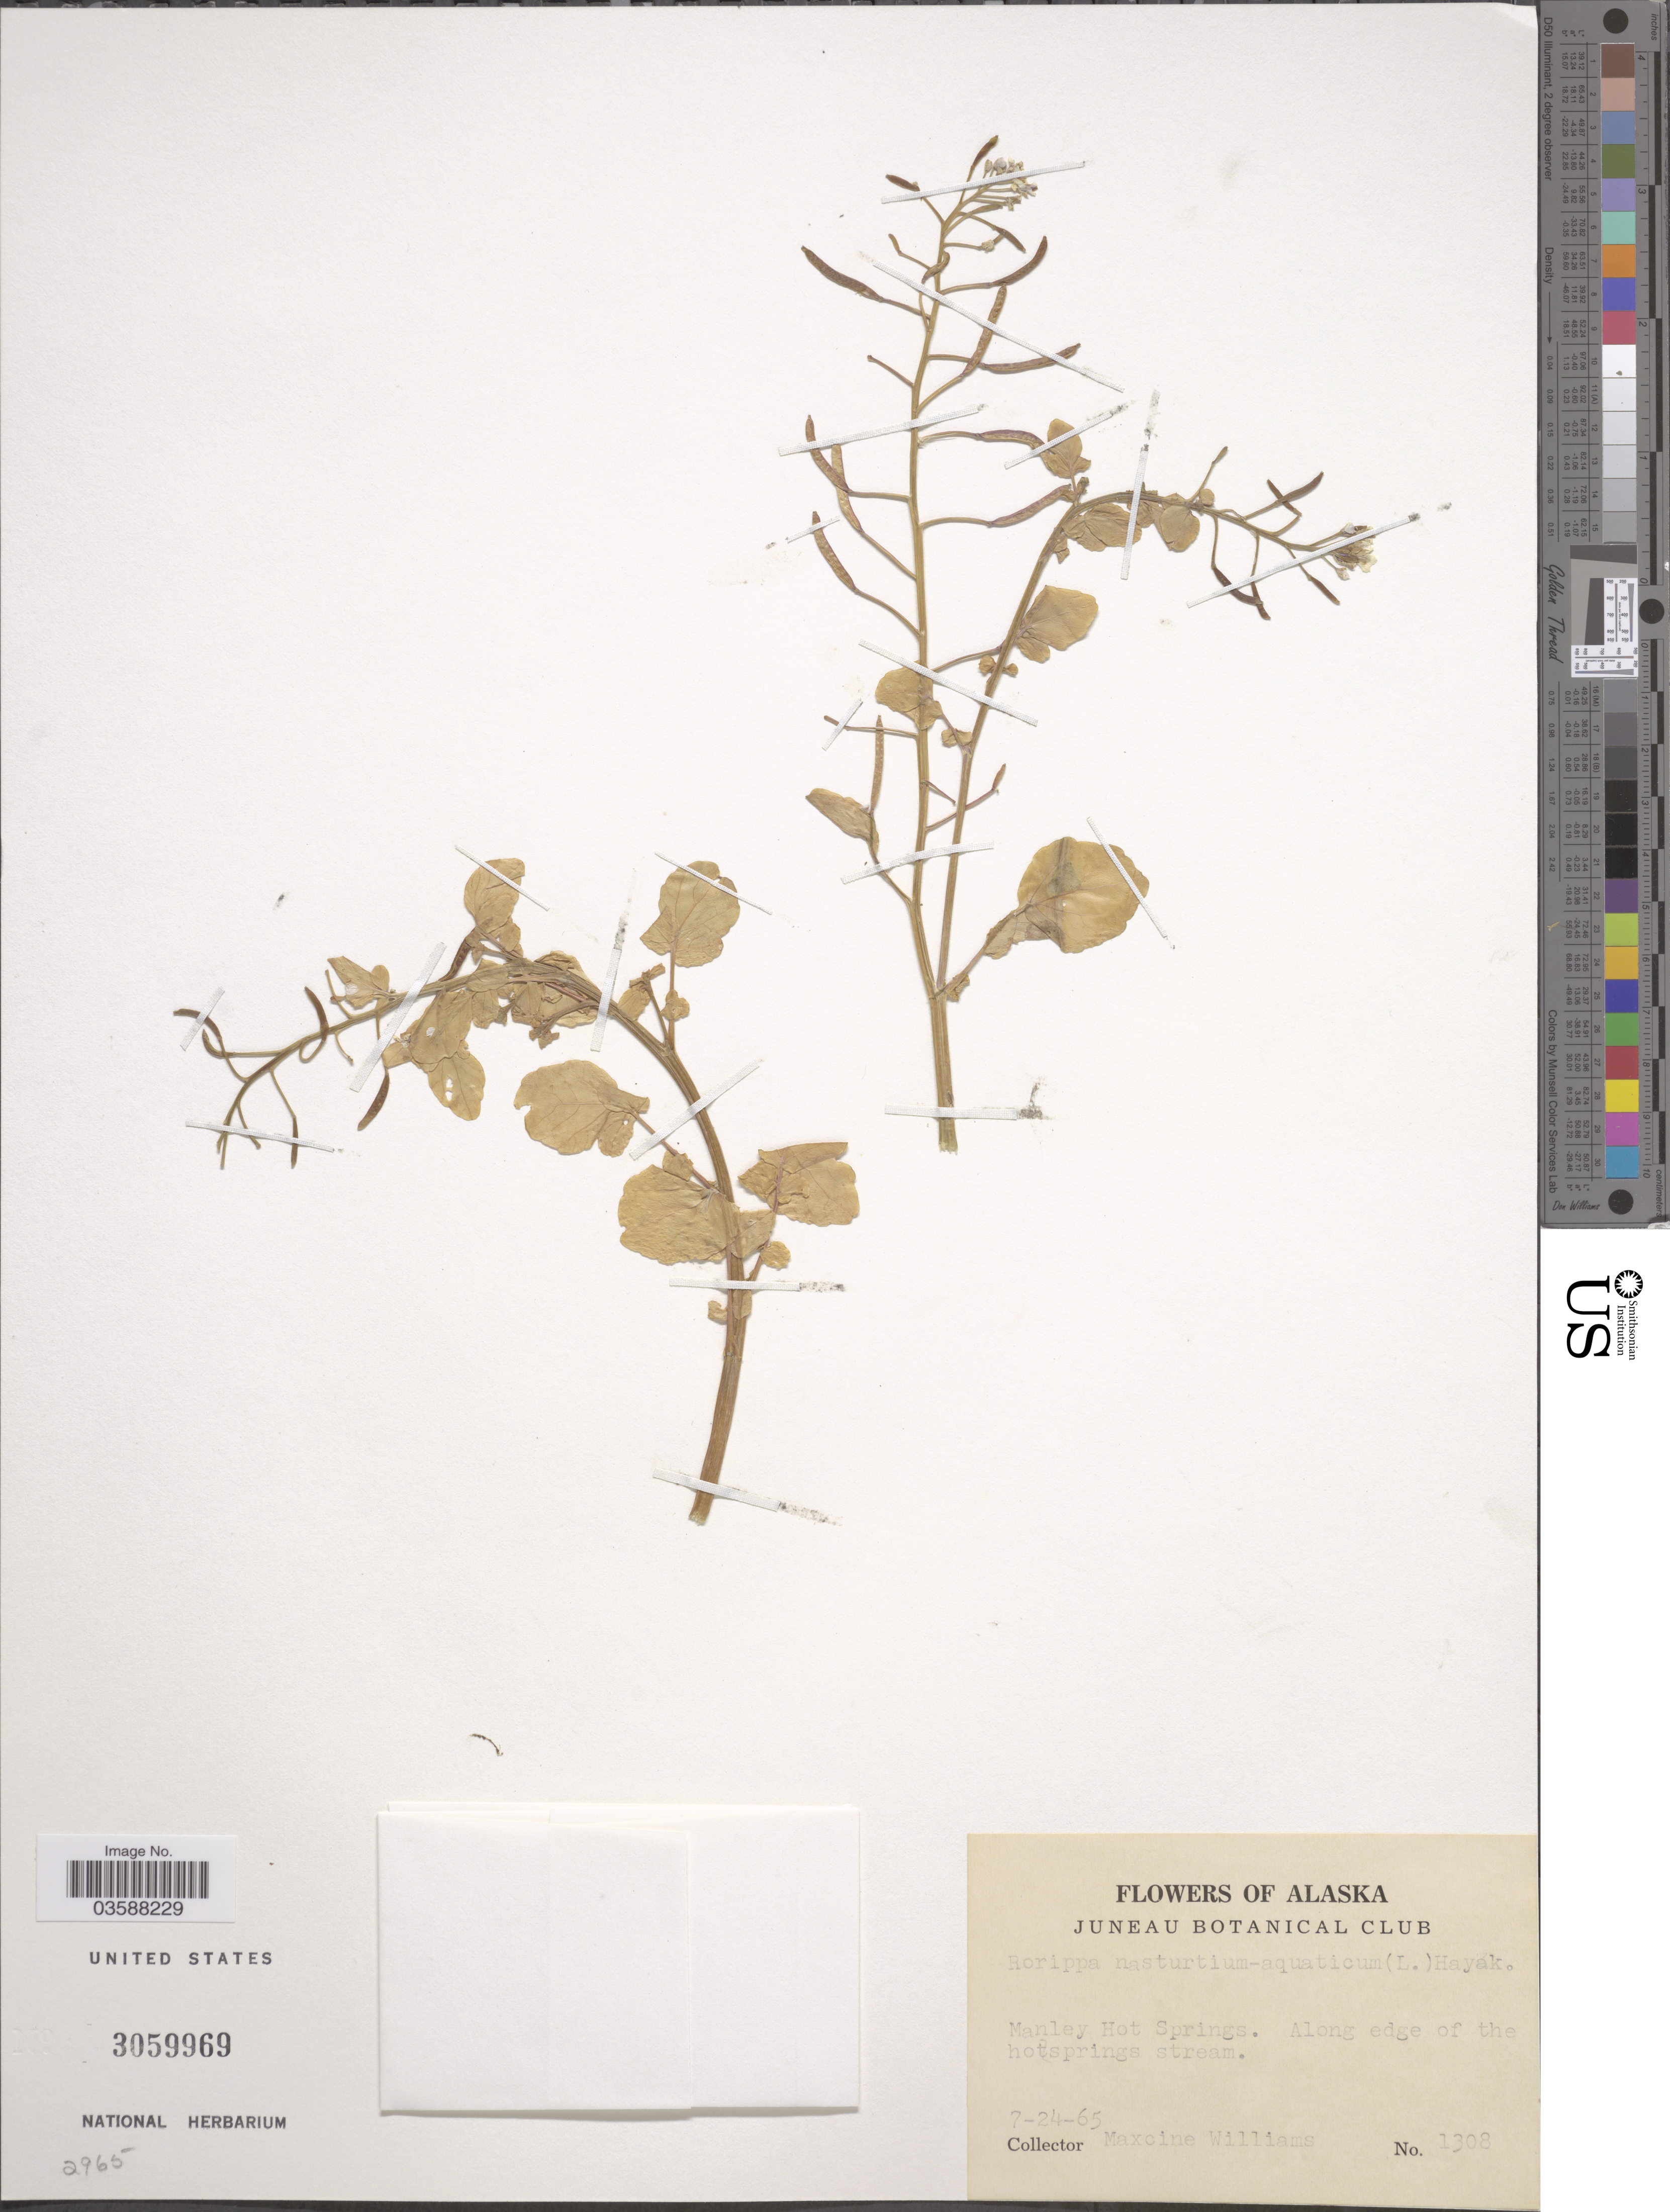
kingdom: Plantae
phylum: Tracheophyta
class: Magnoliopsida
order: Brassicales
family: Brassicaceae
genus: Nasturtium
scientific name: Nasturtium officinale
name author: R. Br.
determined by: Strong, M. T., (US), Smithsonian Institution - National Museum of Natural History (UNITED STATES)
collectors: M. Williams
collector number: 1308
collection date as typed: Transcribed d/m/y: 24/7/65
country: United States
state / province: Alaska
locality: Manley Hot Springs. Along edge of the hotsprings stream.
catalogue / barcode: US 3059969